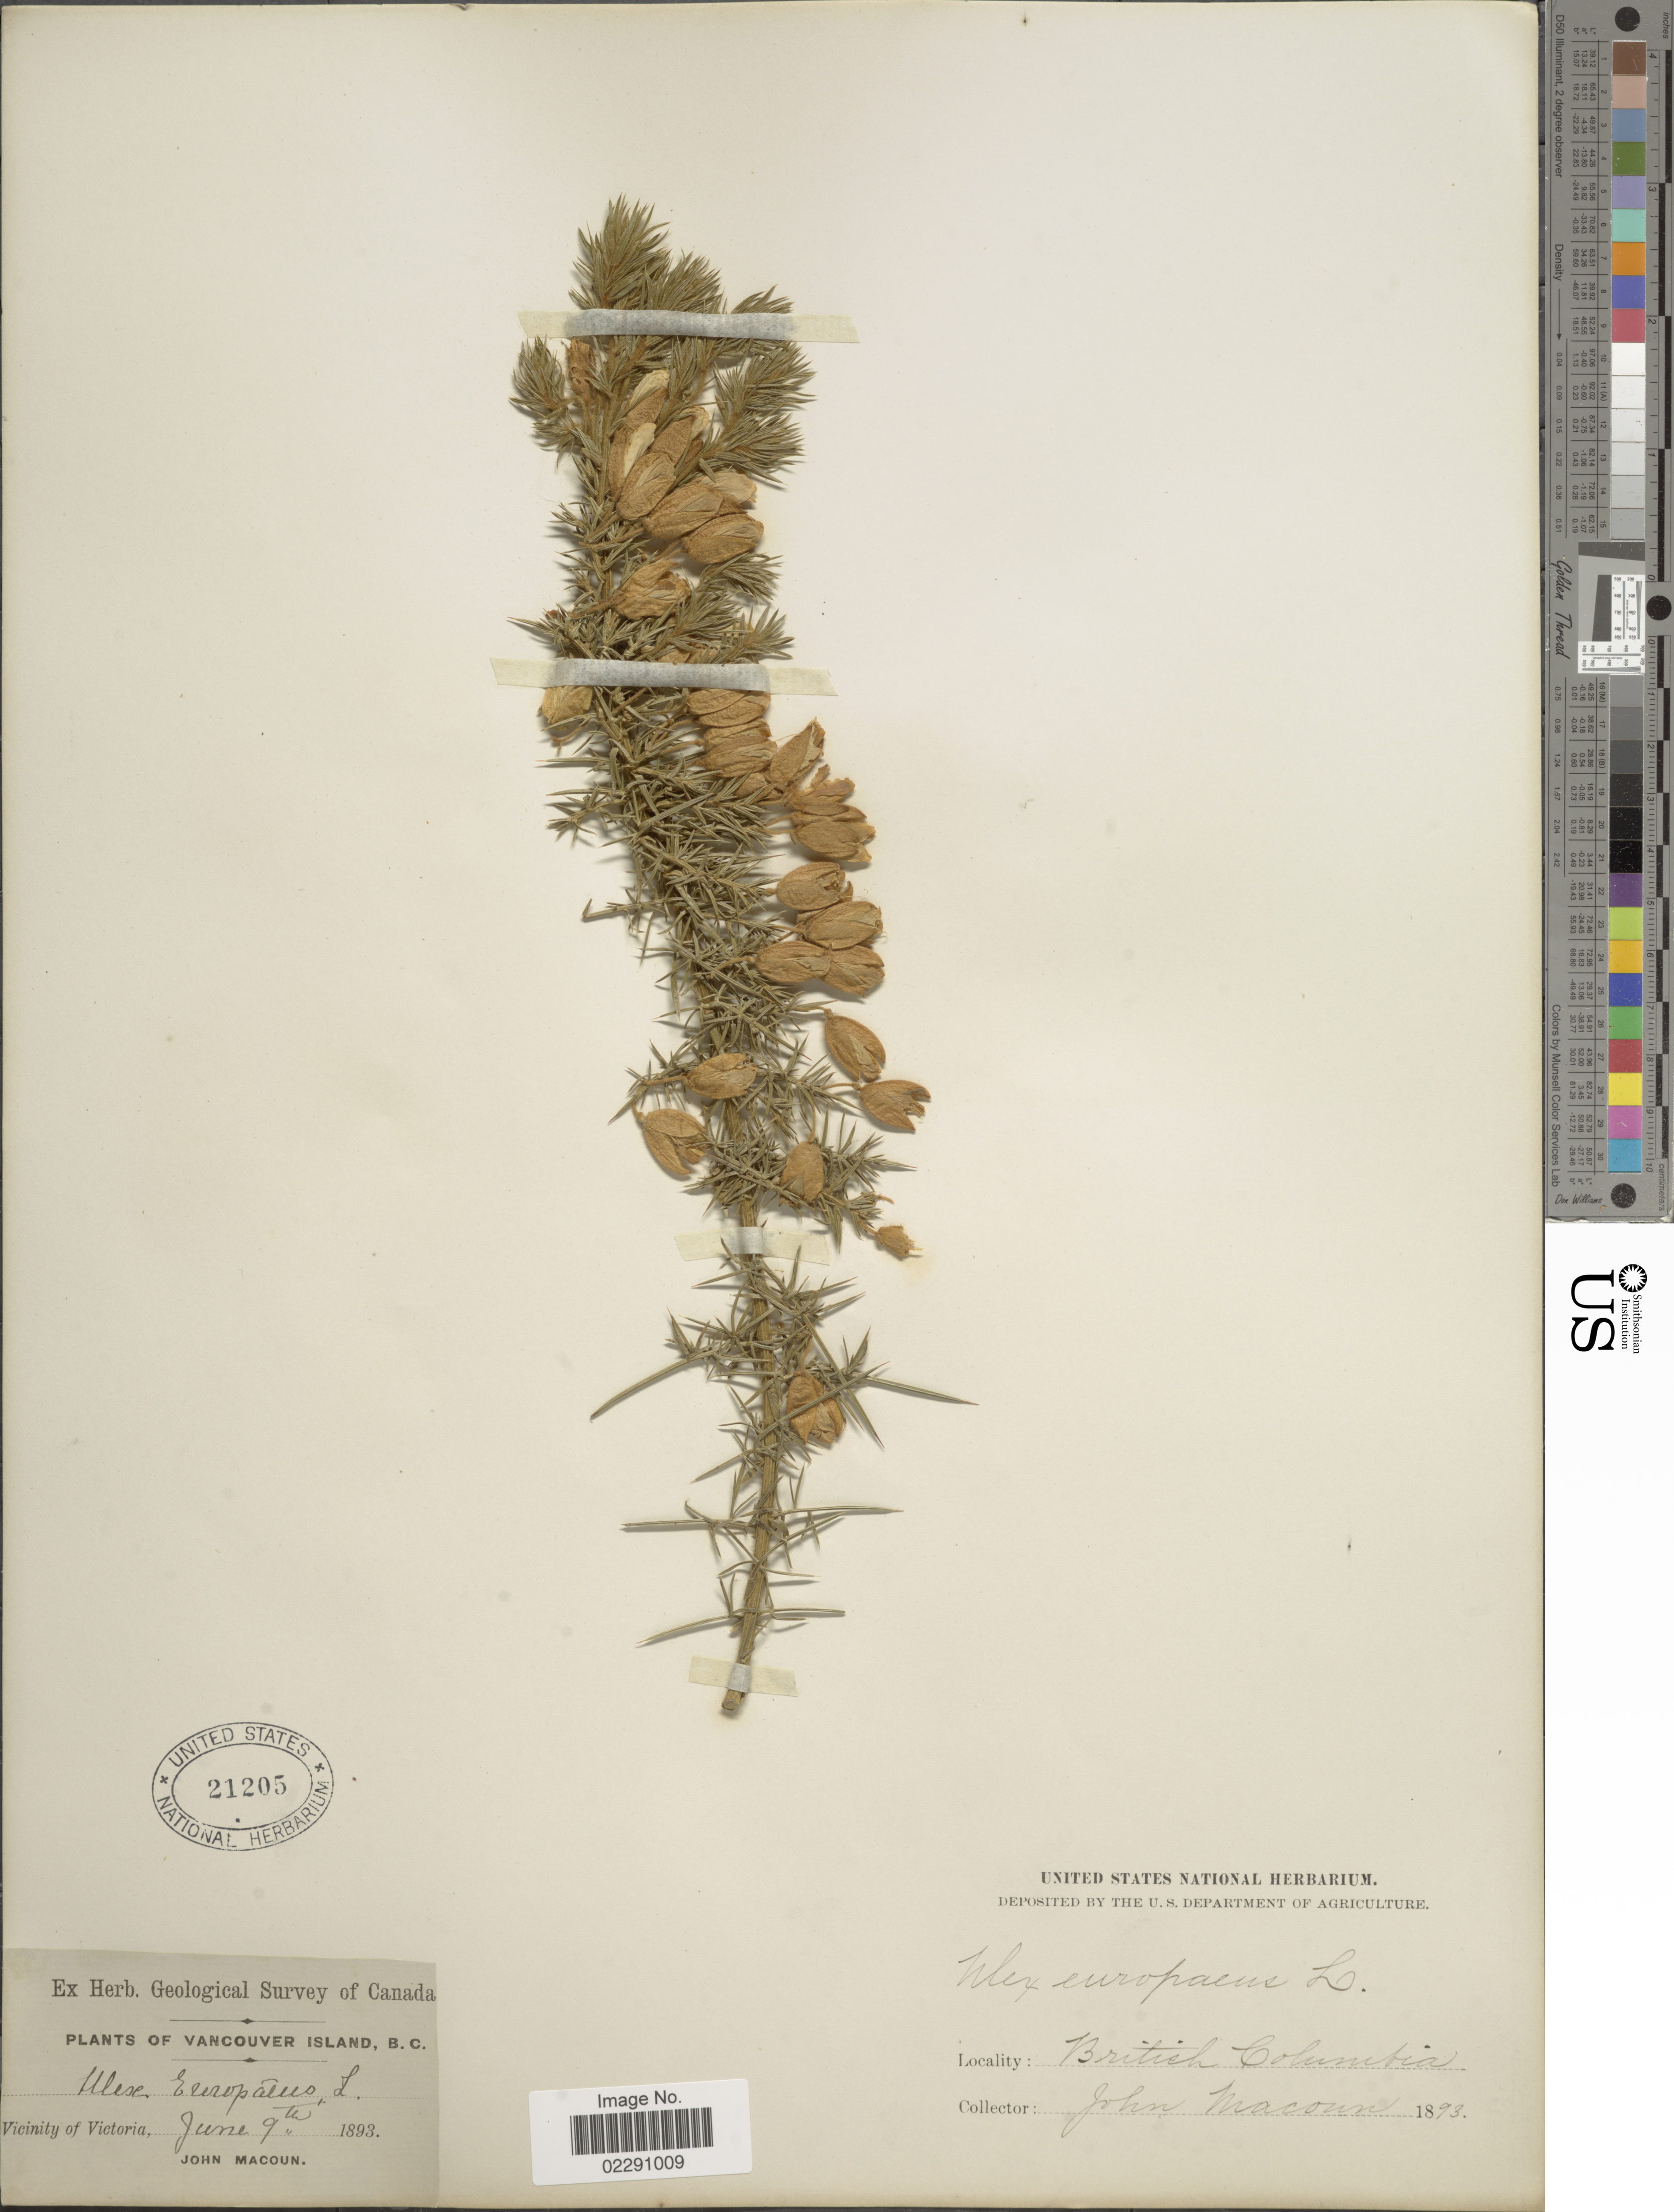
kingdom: Plantae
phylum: Tracheophyta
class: Magnoliopsida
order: Fabales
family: Fabaceae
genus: Ulex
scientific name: Ulex sp.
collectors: J. Macoun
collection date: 1893-06-09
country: Canada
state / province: British Columbia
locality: Vancouver Island, B. C., Vicinity of Victoria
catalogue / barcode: US 21205